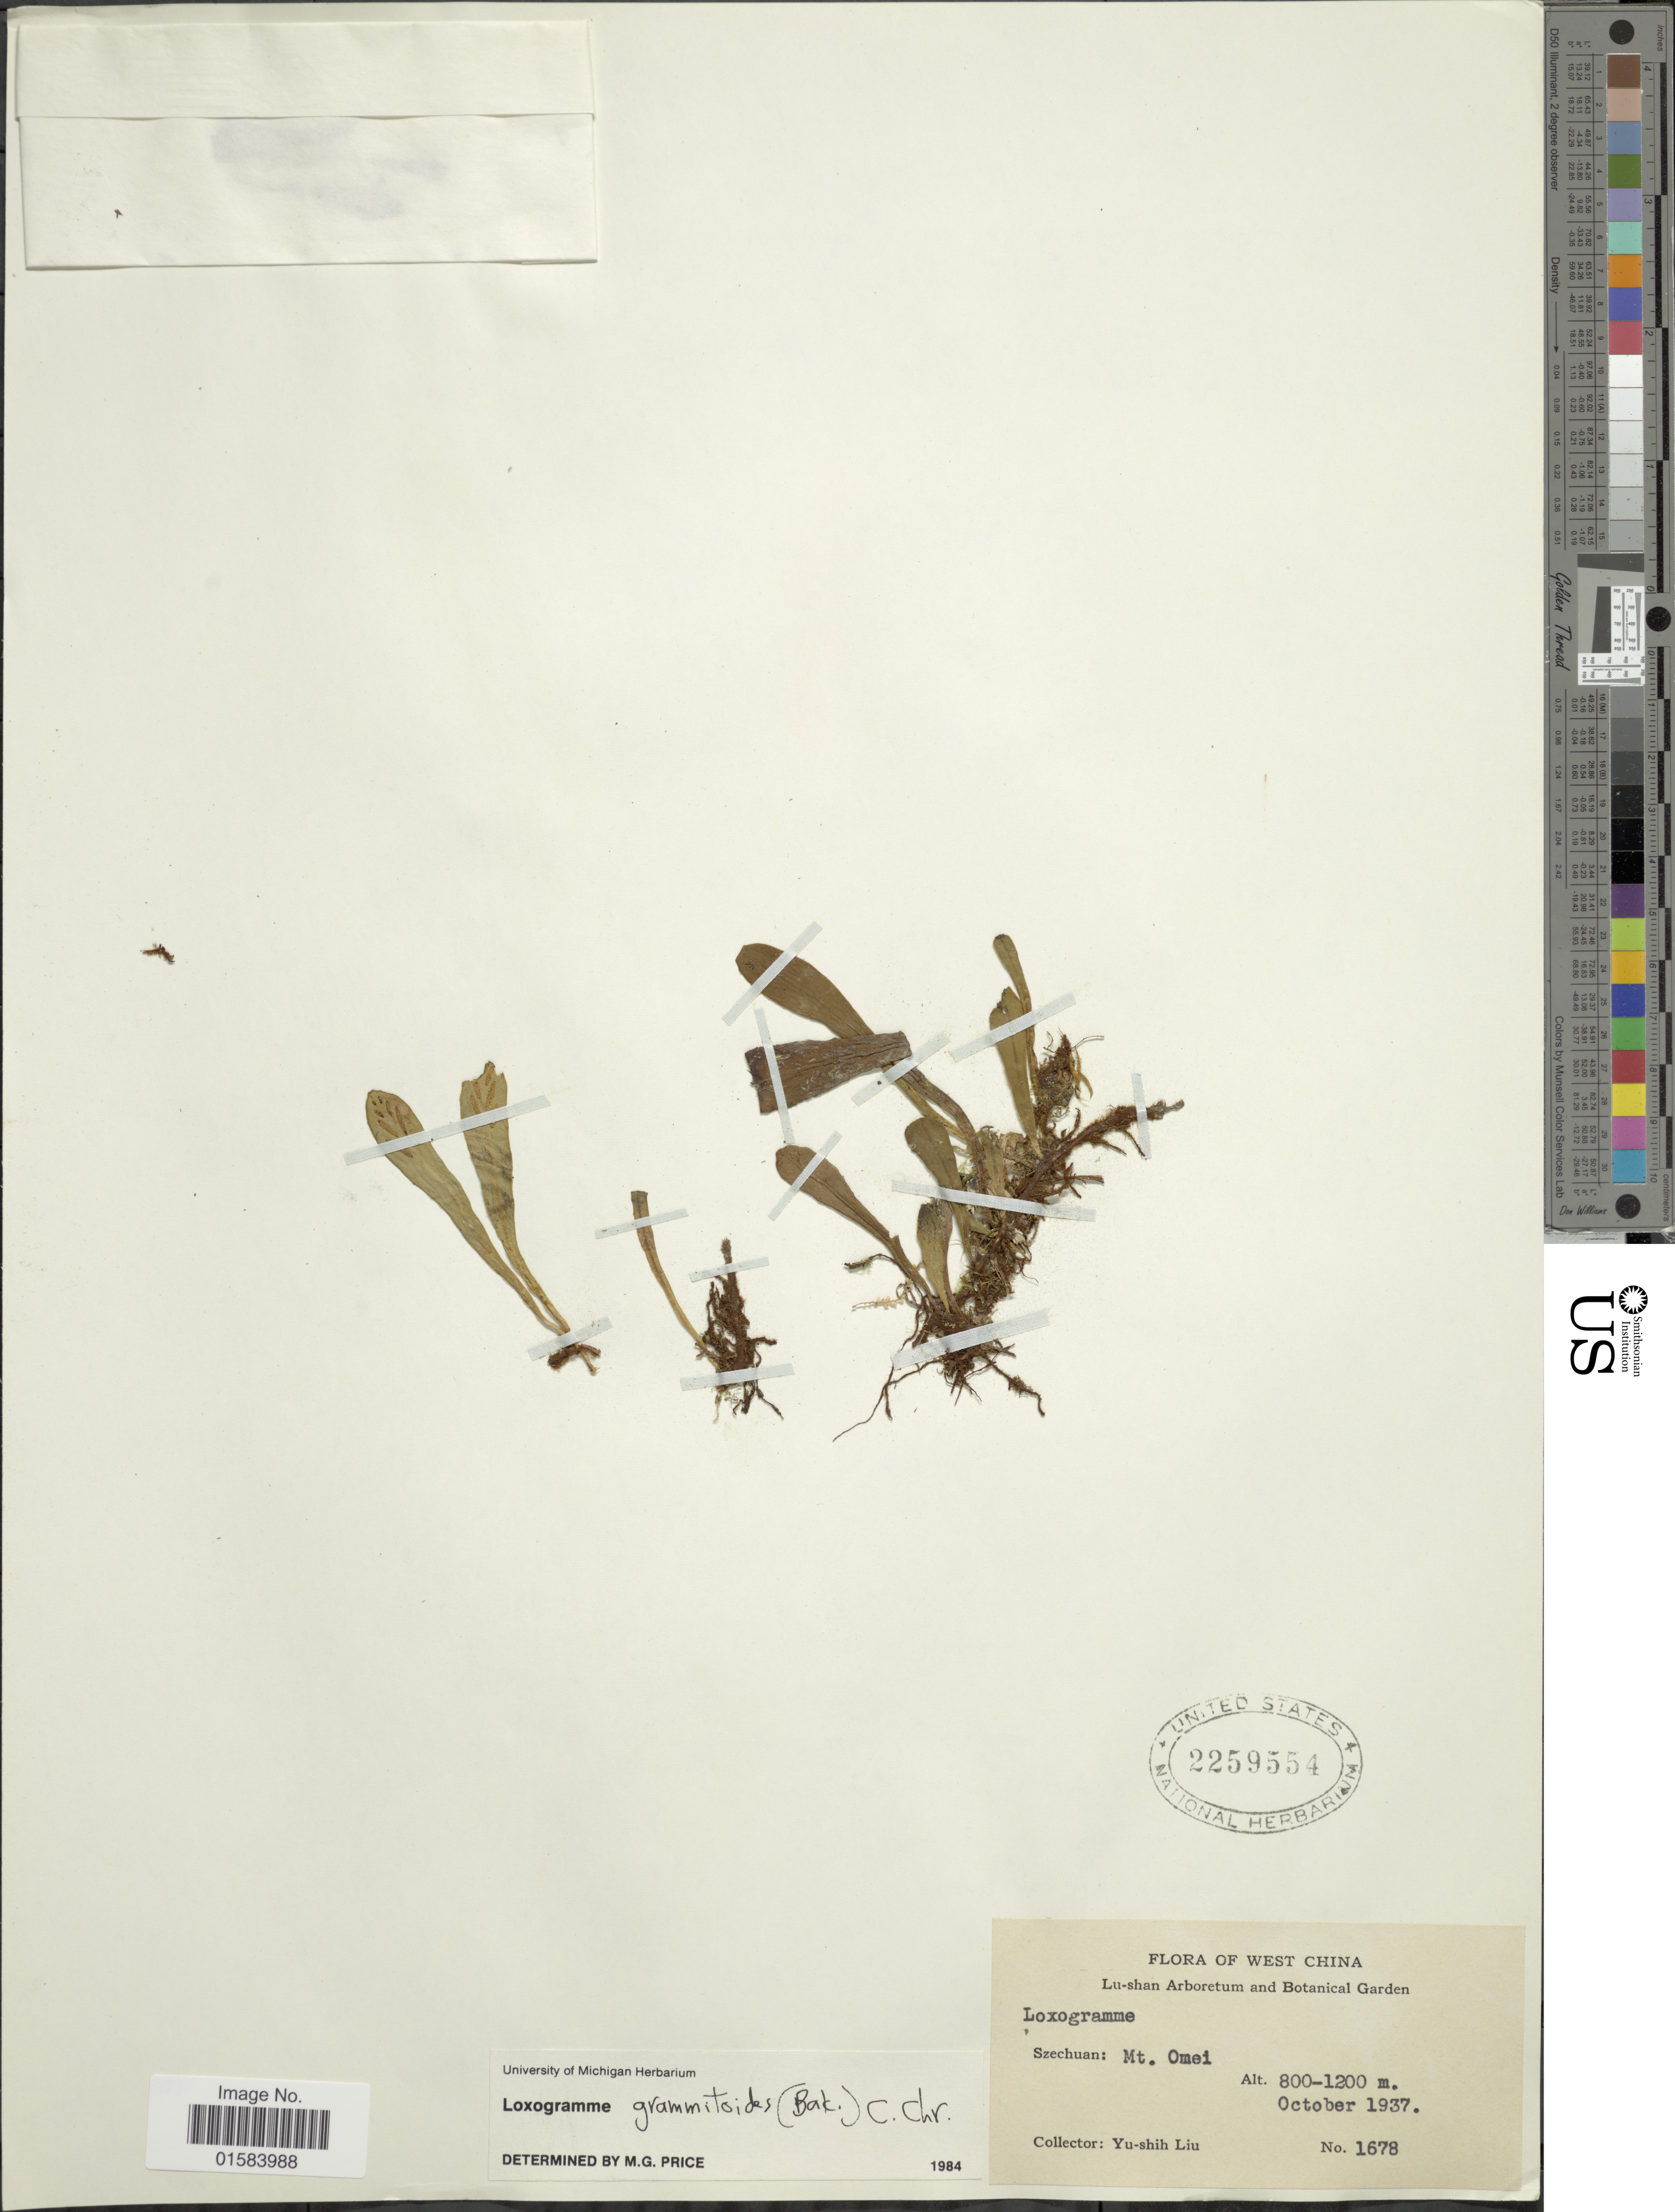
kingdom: Plantae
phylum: Tracheophyta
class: Polypodiopsida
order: Polypodiales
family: Polypodiaceae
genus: Loxogramme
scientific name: Loxogramme grammitoides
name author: (Baker) C. Chr.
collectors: Y.-S. Liu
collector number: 1678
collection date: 1937-10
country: China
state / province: Sichuan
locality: West China,Szechuan: Mt. Omei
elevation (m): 800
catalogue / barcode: US 2259554